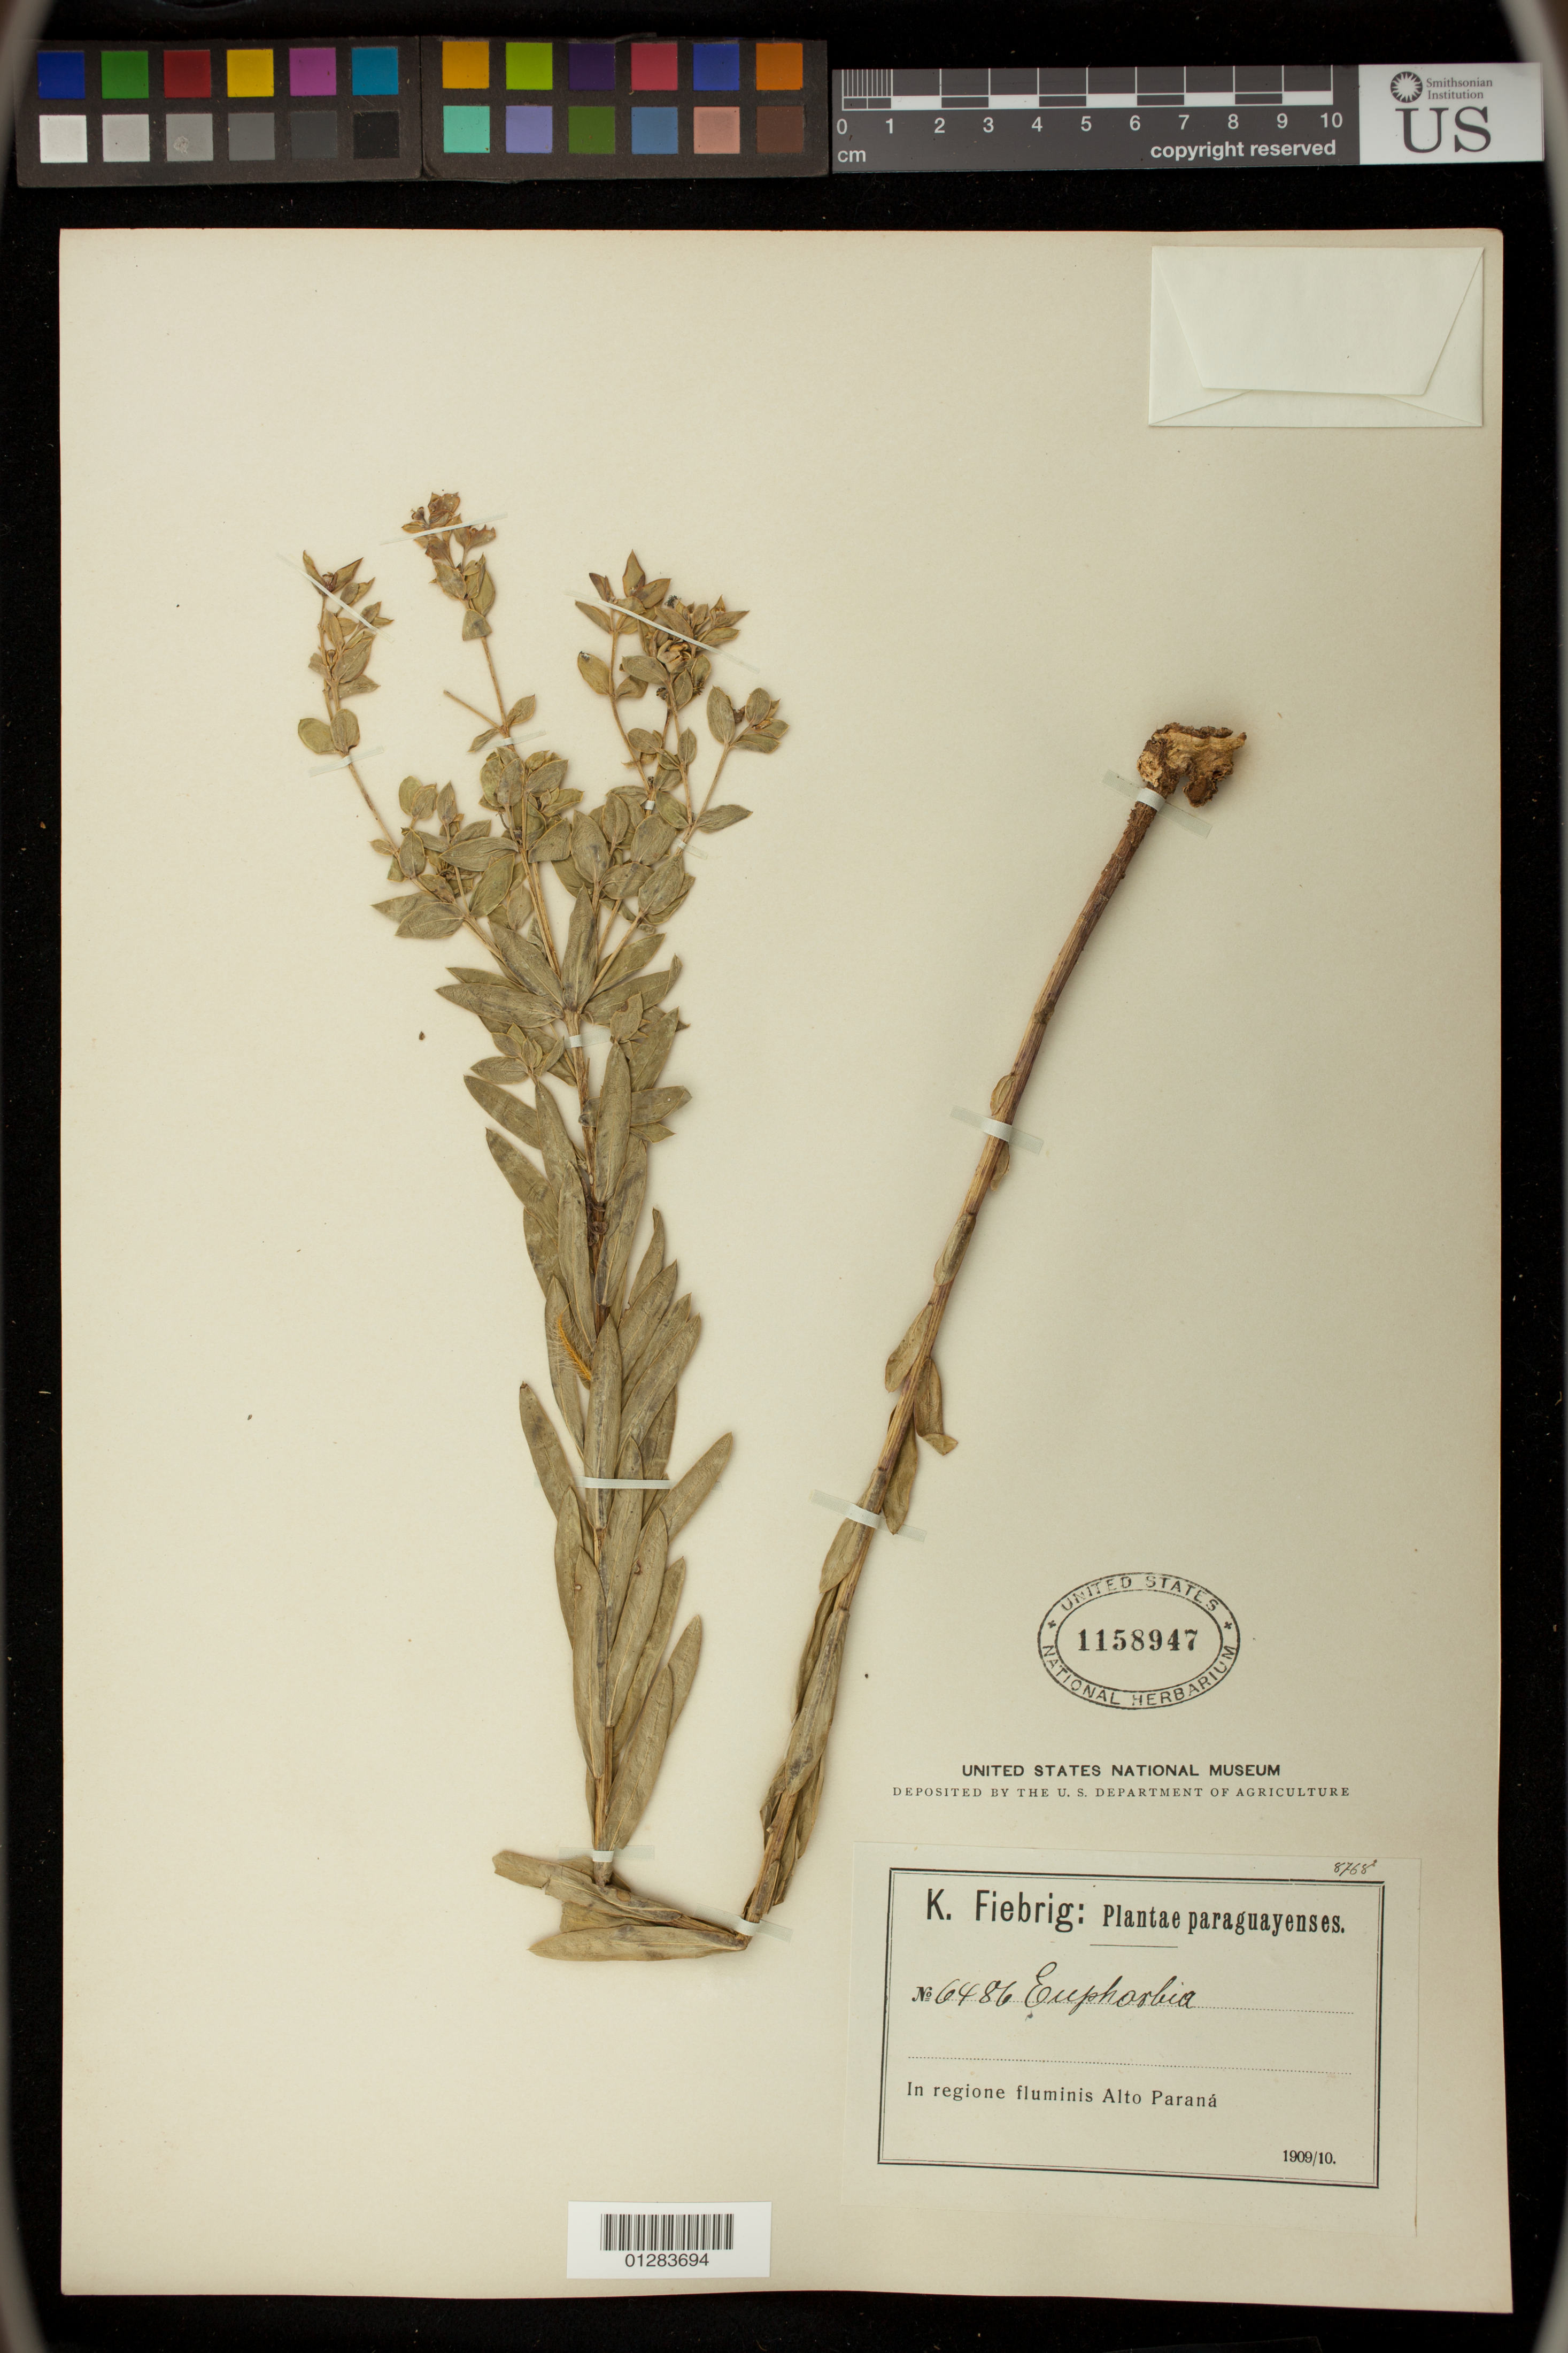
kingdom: Plantae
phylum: Tracheophyta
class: Magnoliopsida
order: Malpighiales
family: Euphorbiaceae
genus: Euphorbia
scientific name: Euphorbia papillosa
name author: A. St.-Hil.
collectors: K. Fiebrig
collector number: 6486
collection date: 1909-10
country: Paraguay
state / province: Alto Paraná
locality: In regione fluminis Alto Paraná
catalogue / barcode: US 1158947